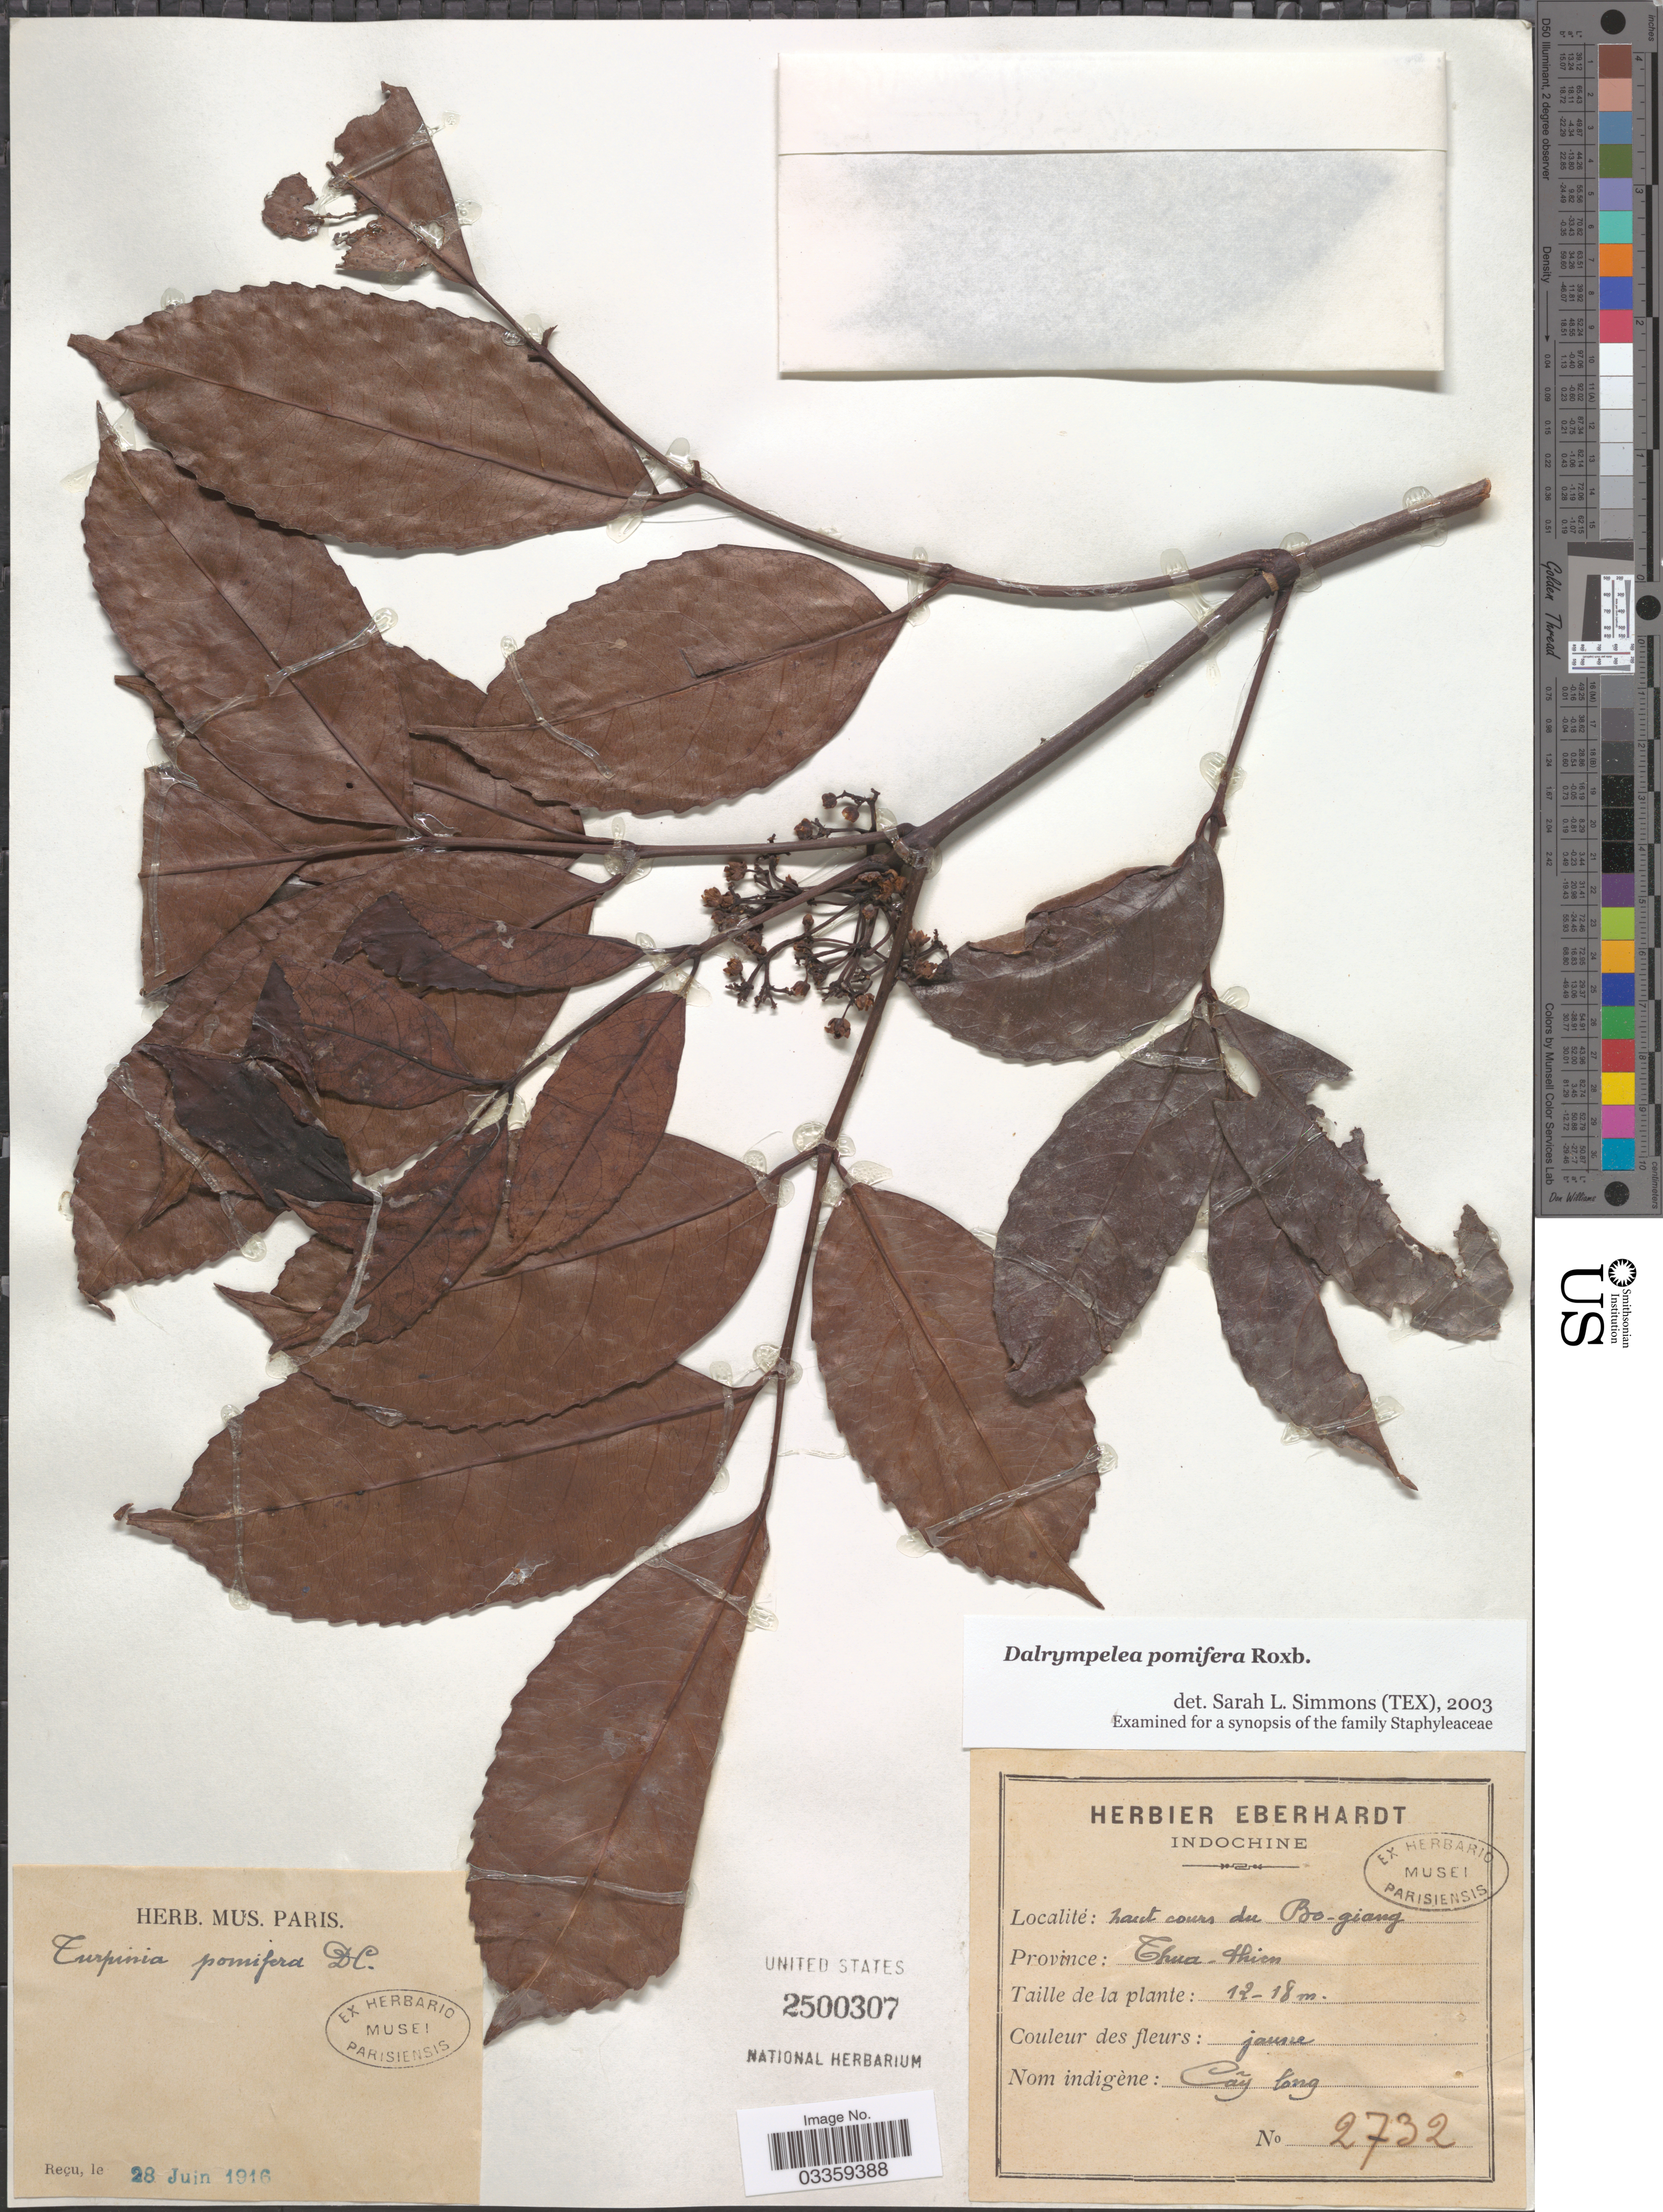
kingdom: Plantae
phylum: Tracheophyta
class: Magnoliopsida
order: Crossosomatales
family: Staphyleaceae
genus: Dalrympelea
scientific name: Dalrympelea pomifera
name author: Roxb.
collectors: ex herb. Eberhardt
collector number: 2732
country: Vietnam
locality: Indochine. Chua-thien.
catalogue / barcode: US 2500307